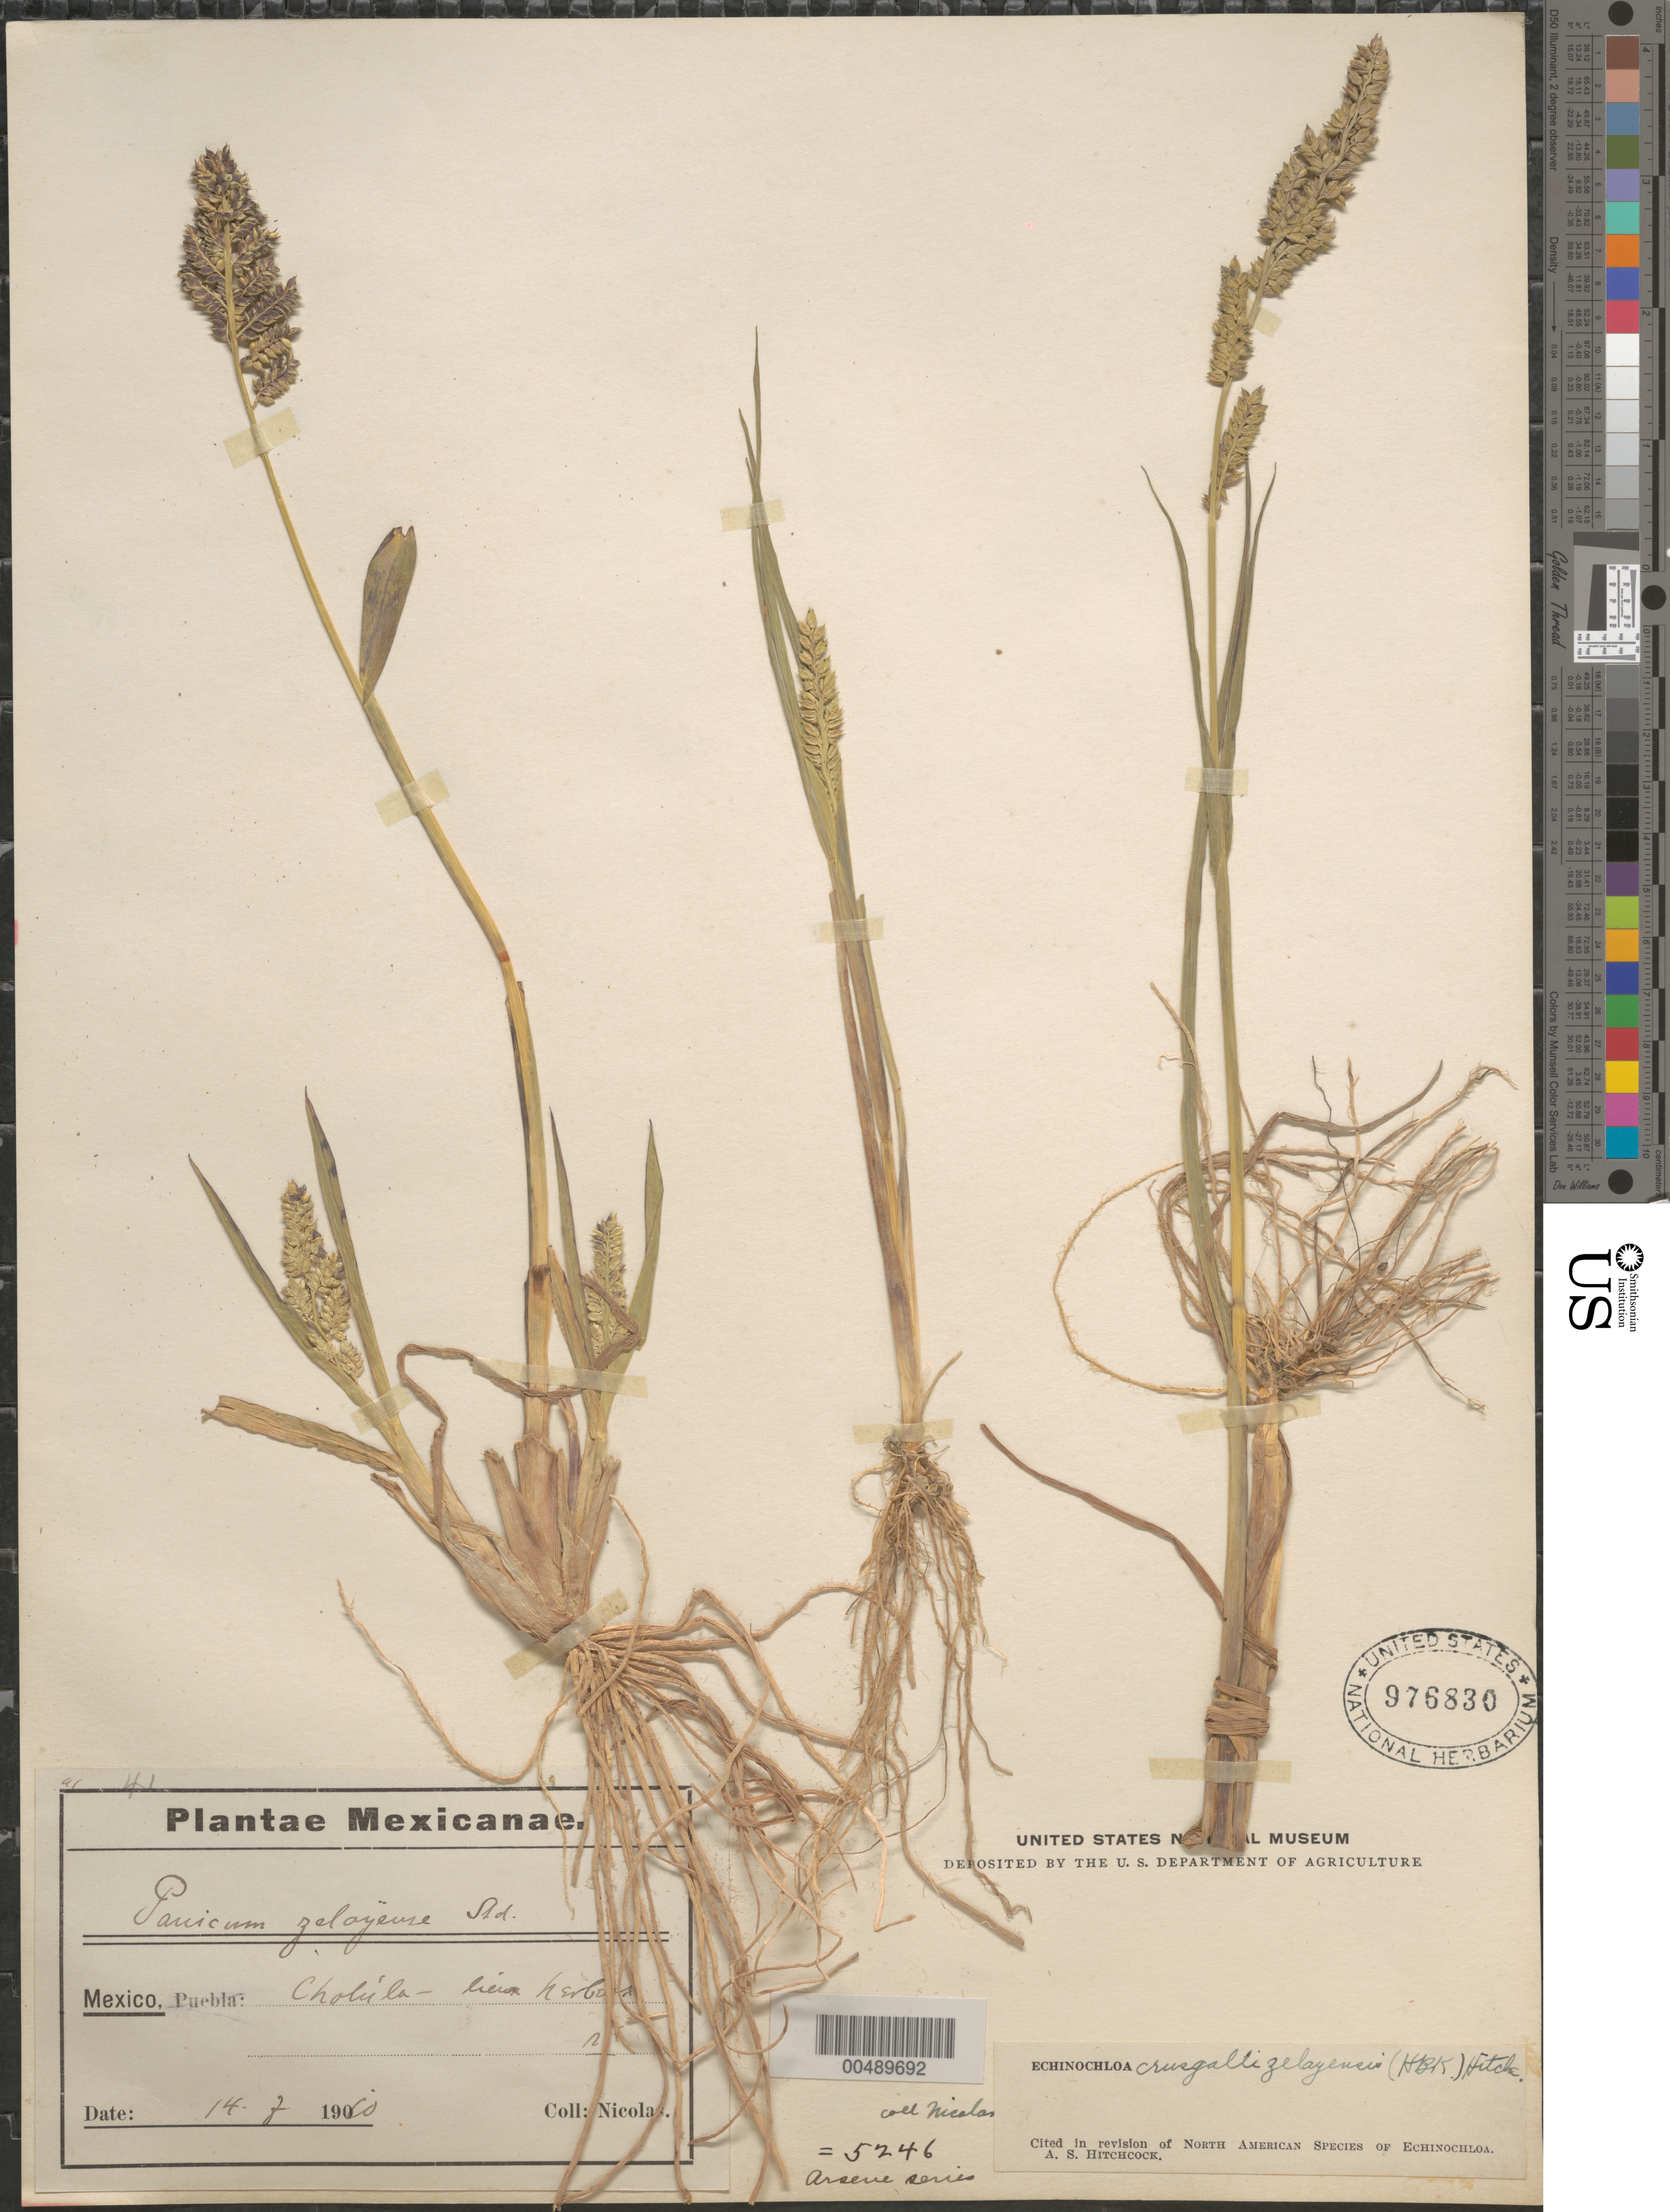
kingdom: Plantae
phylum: Tracheophyta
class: Liliopsida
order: Poales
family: Poaceae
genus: Echinochloa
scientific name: Echinochloa crus-galli var. zelayensis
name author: (Kunth) Hitchc.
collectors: -. Nicolas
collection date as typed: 14 Jul 1901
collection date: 1901-07-14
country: Mexico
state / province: Puebla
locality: Cholula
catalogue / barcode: US 976830